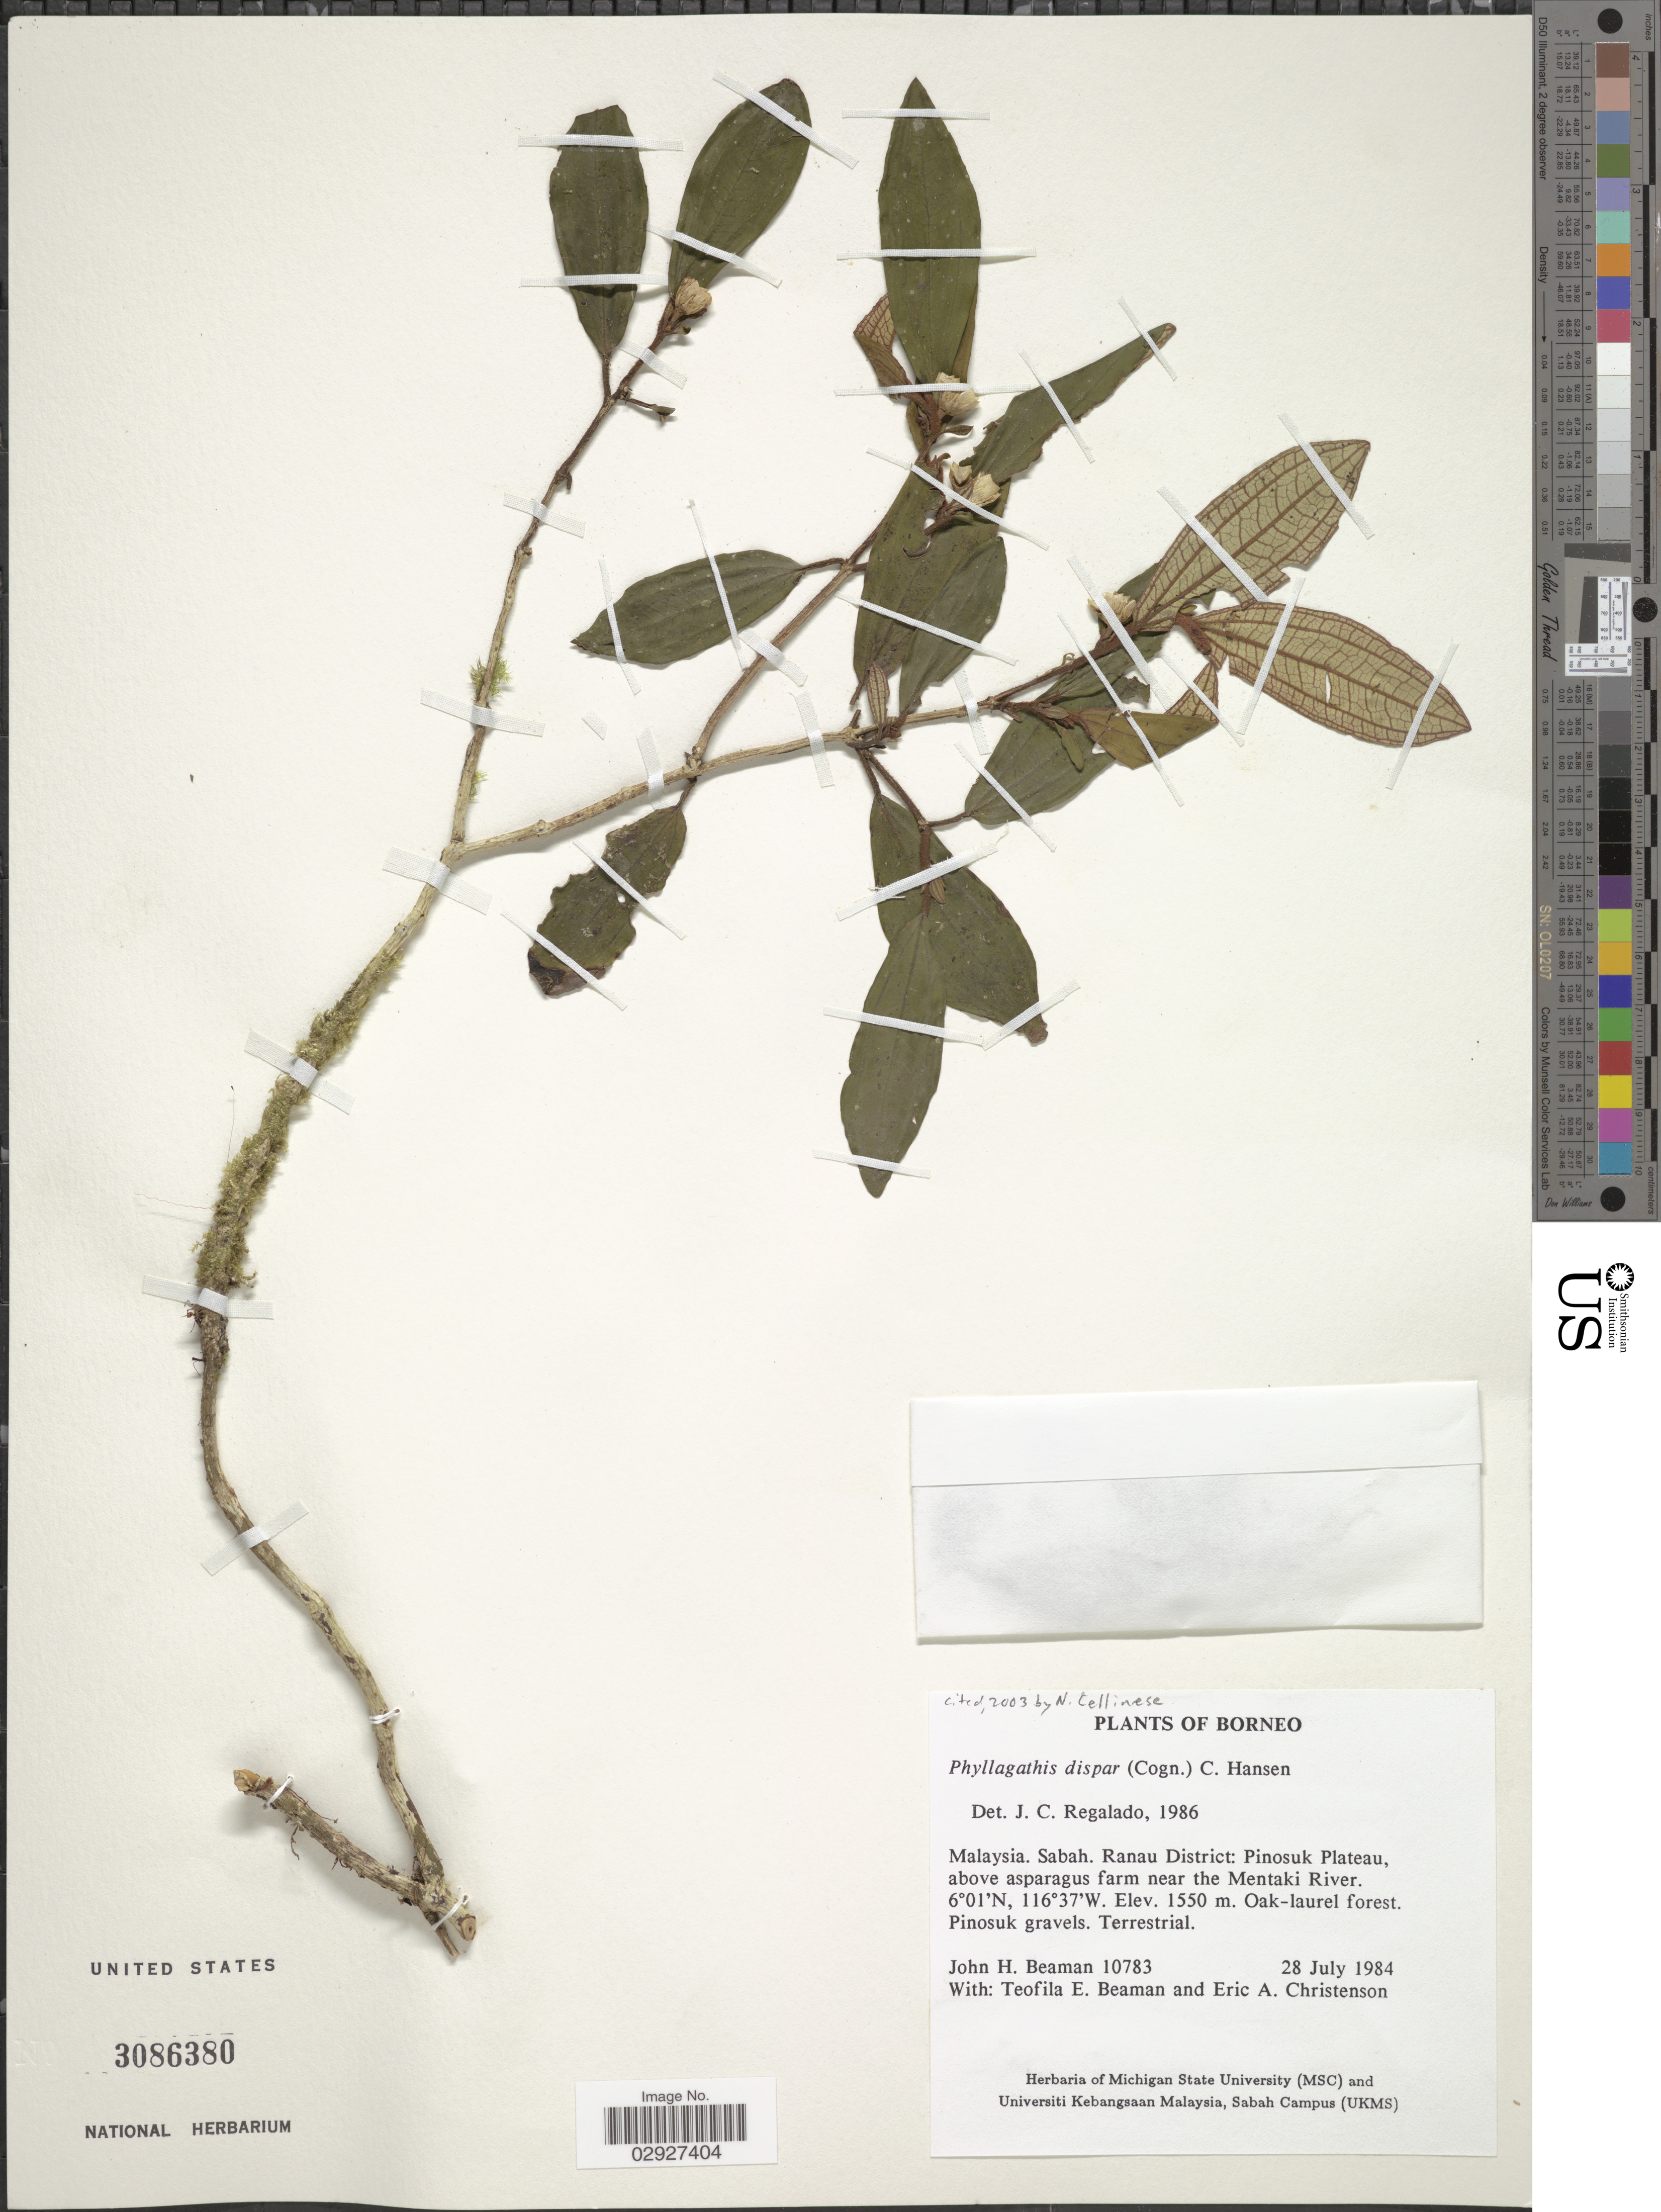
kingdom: Plantae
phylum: Tracheophyta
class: Magnoliopsida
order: Myrtales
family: Melastomataceae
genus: Phyllagathis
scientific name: Phyllagathis dispar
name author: C.Hansen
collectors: J. H. Beaman, T. E. Beaman & E. A. Christenson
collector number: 10783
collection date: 1984-07-28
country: Malaysia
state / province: Sabah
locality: Ranau District: Pinosuk Plateau, above asparagus farm near the Mentaki River.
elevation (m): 1550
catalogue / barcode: US 3086380